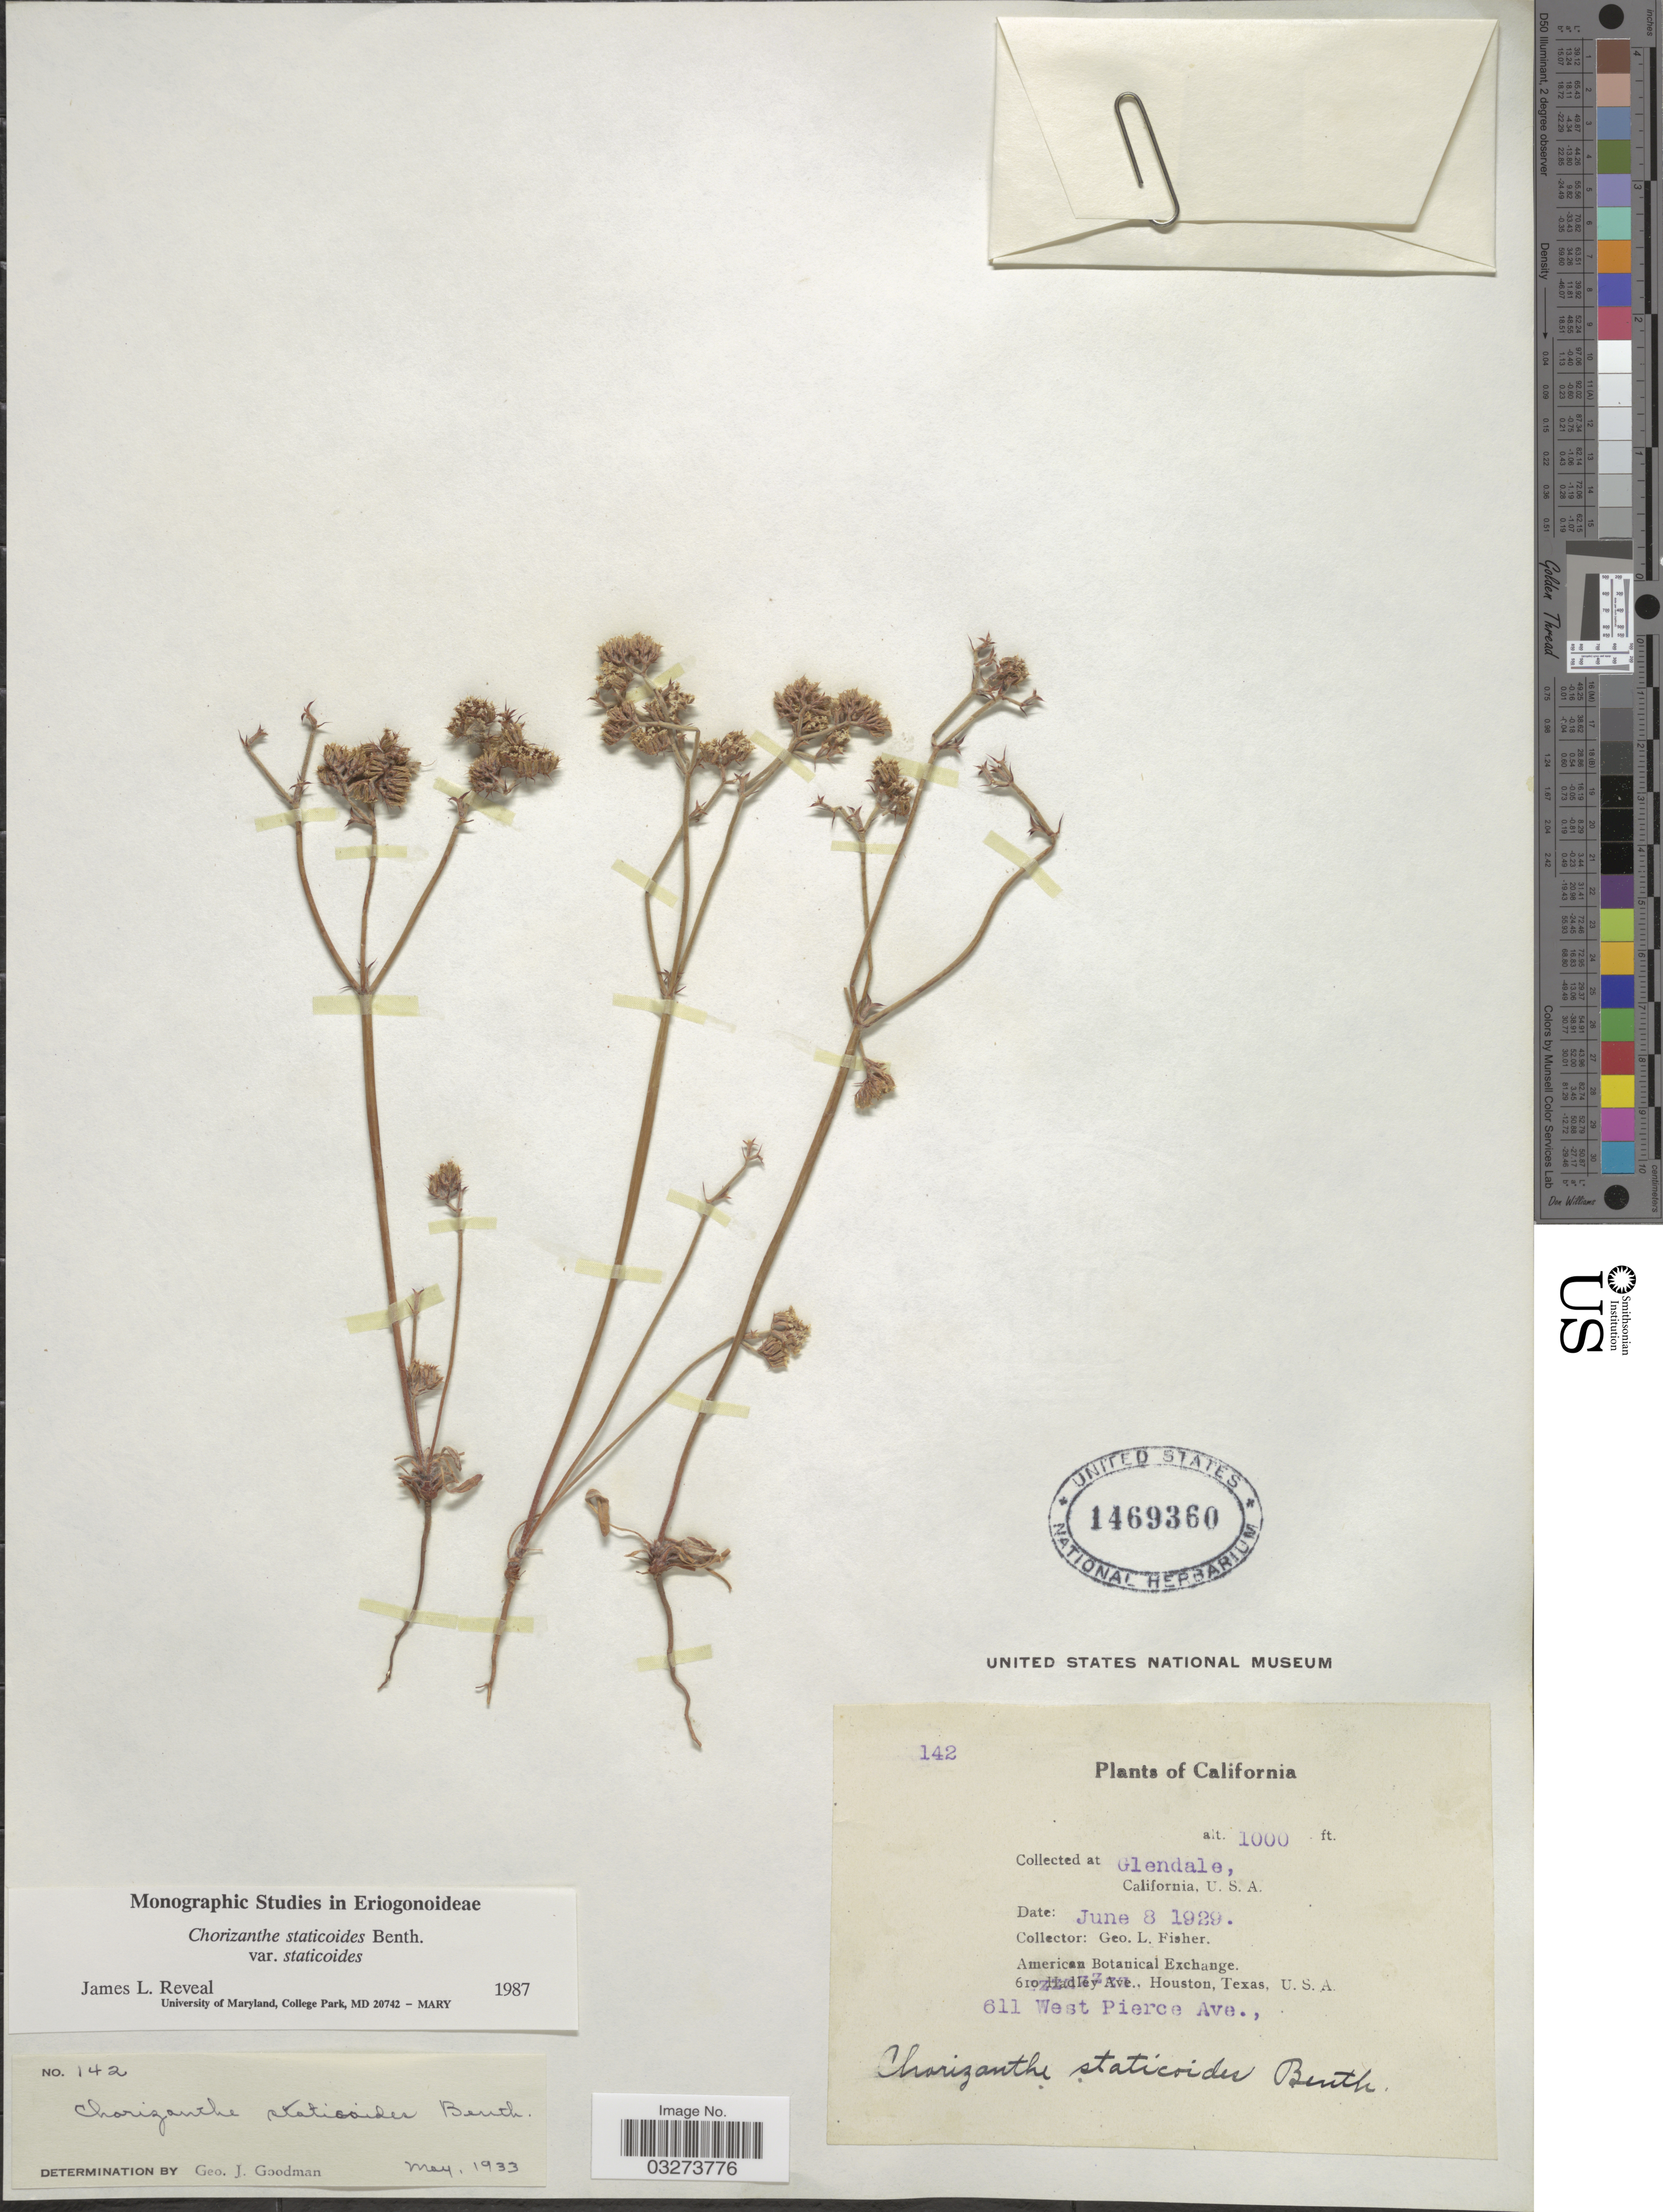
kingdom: Plantae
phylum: Tracheophyta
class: Magnoliopsida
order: Caryophyllales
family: Polygonaceae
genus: Chorizanthe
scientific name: Chorizanthe staticoides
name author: Benth.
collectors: G. L. Fisher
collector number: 142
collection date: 1929-06-08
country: United States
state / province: California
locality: Glendale.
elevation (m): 305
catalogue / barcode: US 1469360